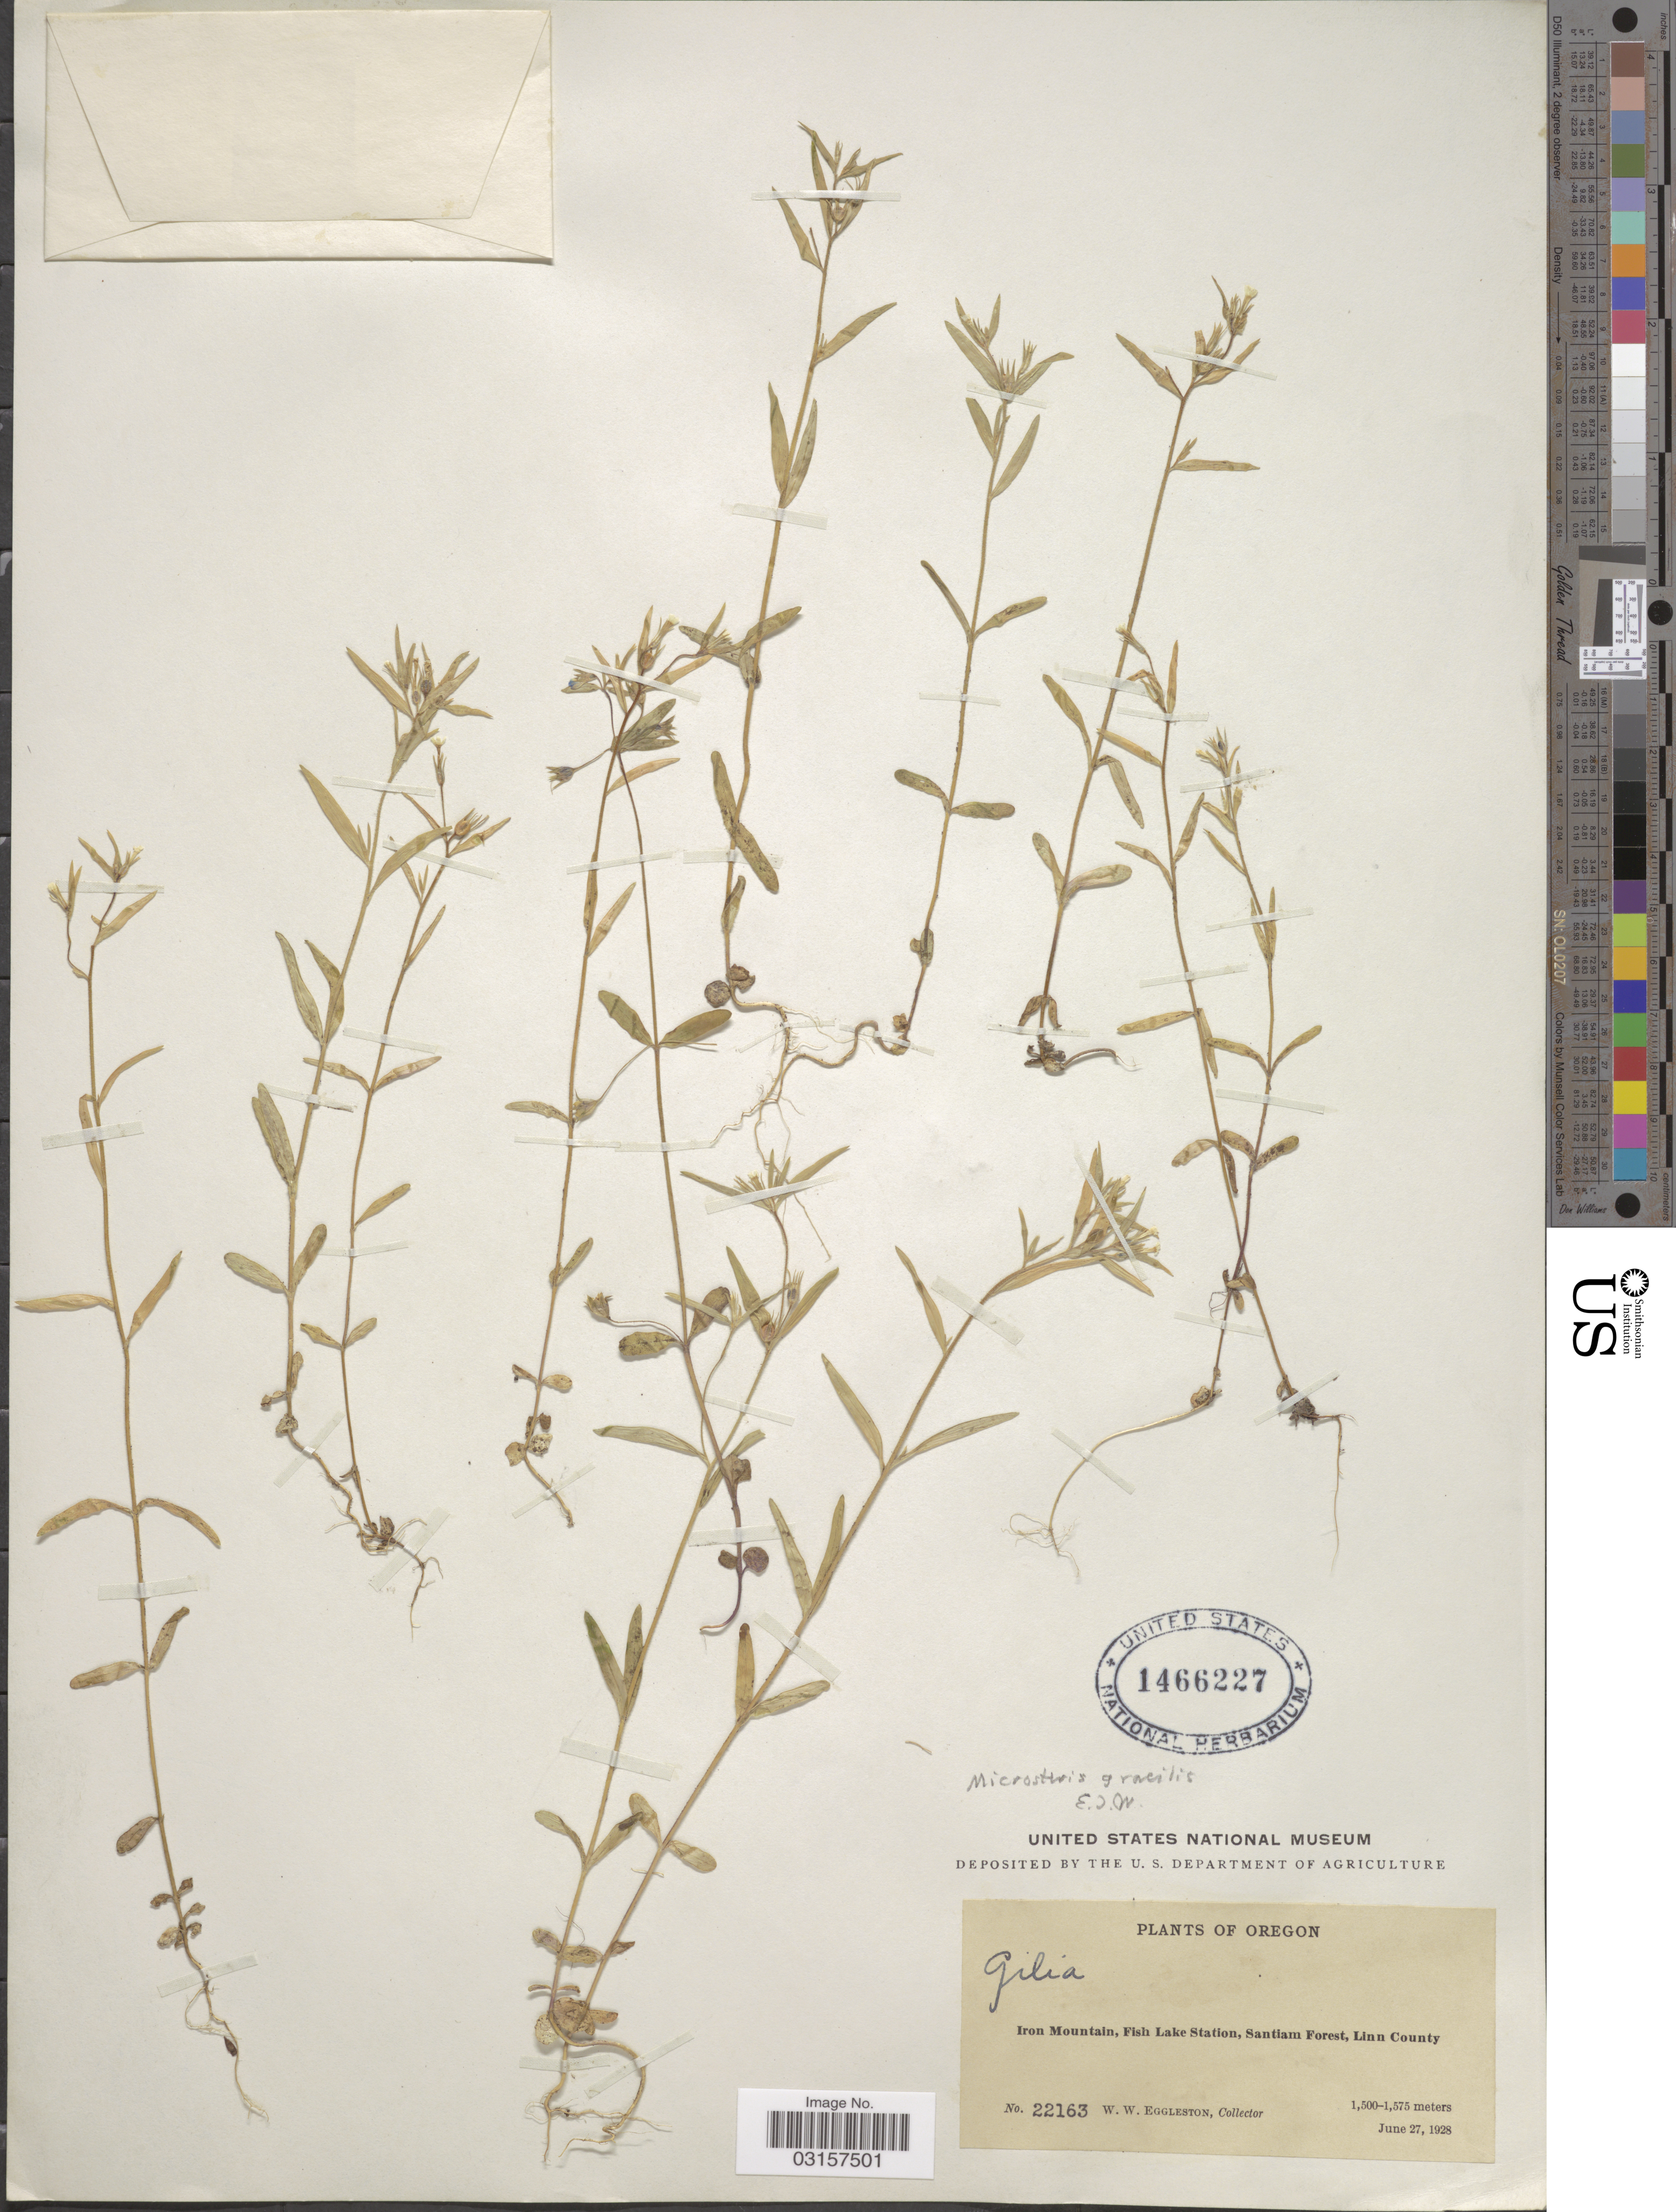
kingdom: Plantae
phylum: Tracheophyta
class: Magnoliopsida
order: Ericales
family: Polemoniaceae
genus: Microsteris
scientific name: Microsteris gracilis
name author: (Hook.) Greene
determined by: (US) Smithsonian Institution - National Museum of Natural History - Department of Botany (UNITED STATES)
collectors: W. W. Eggleston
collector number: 22163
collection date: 1928-06-27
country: United States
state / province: Oregon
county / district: Linn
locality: Iron Mountains, Fish Lake Station, Santiam Forest, Linn County.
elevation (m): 1500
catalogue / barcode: US 1466227